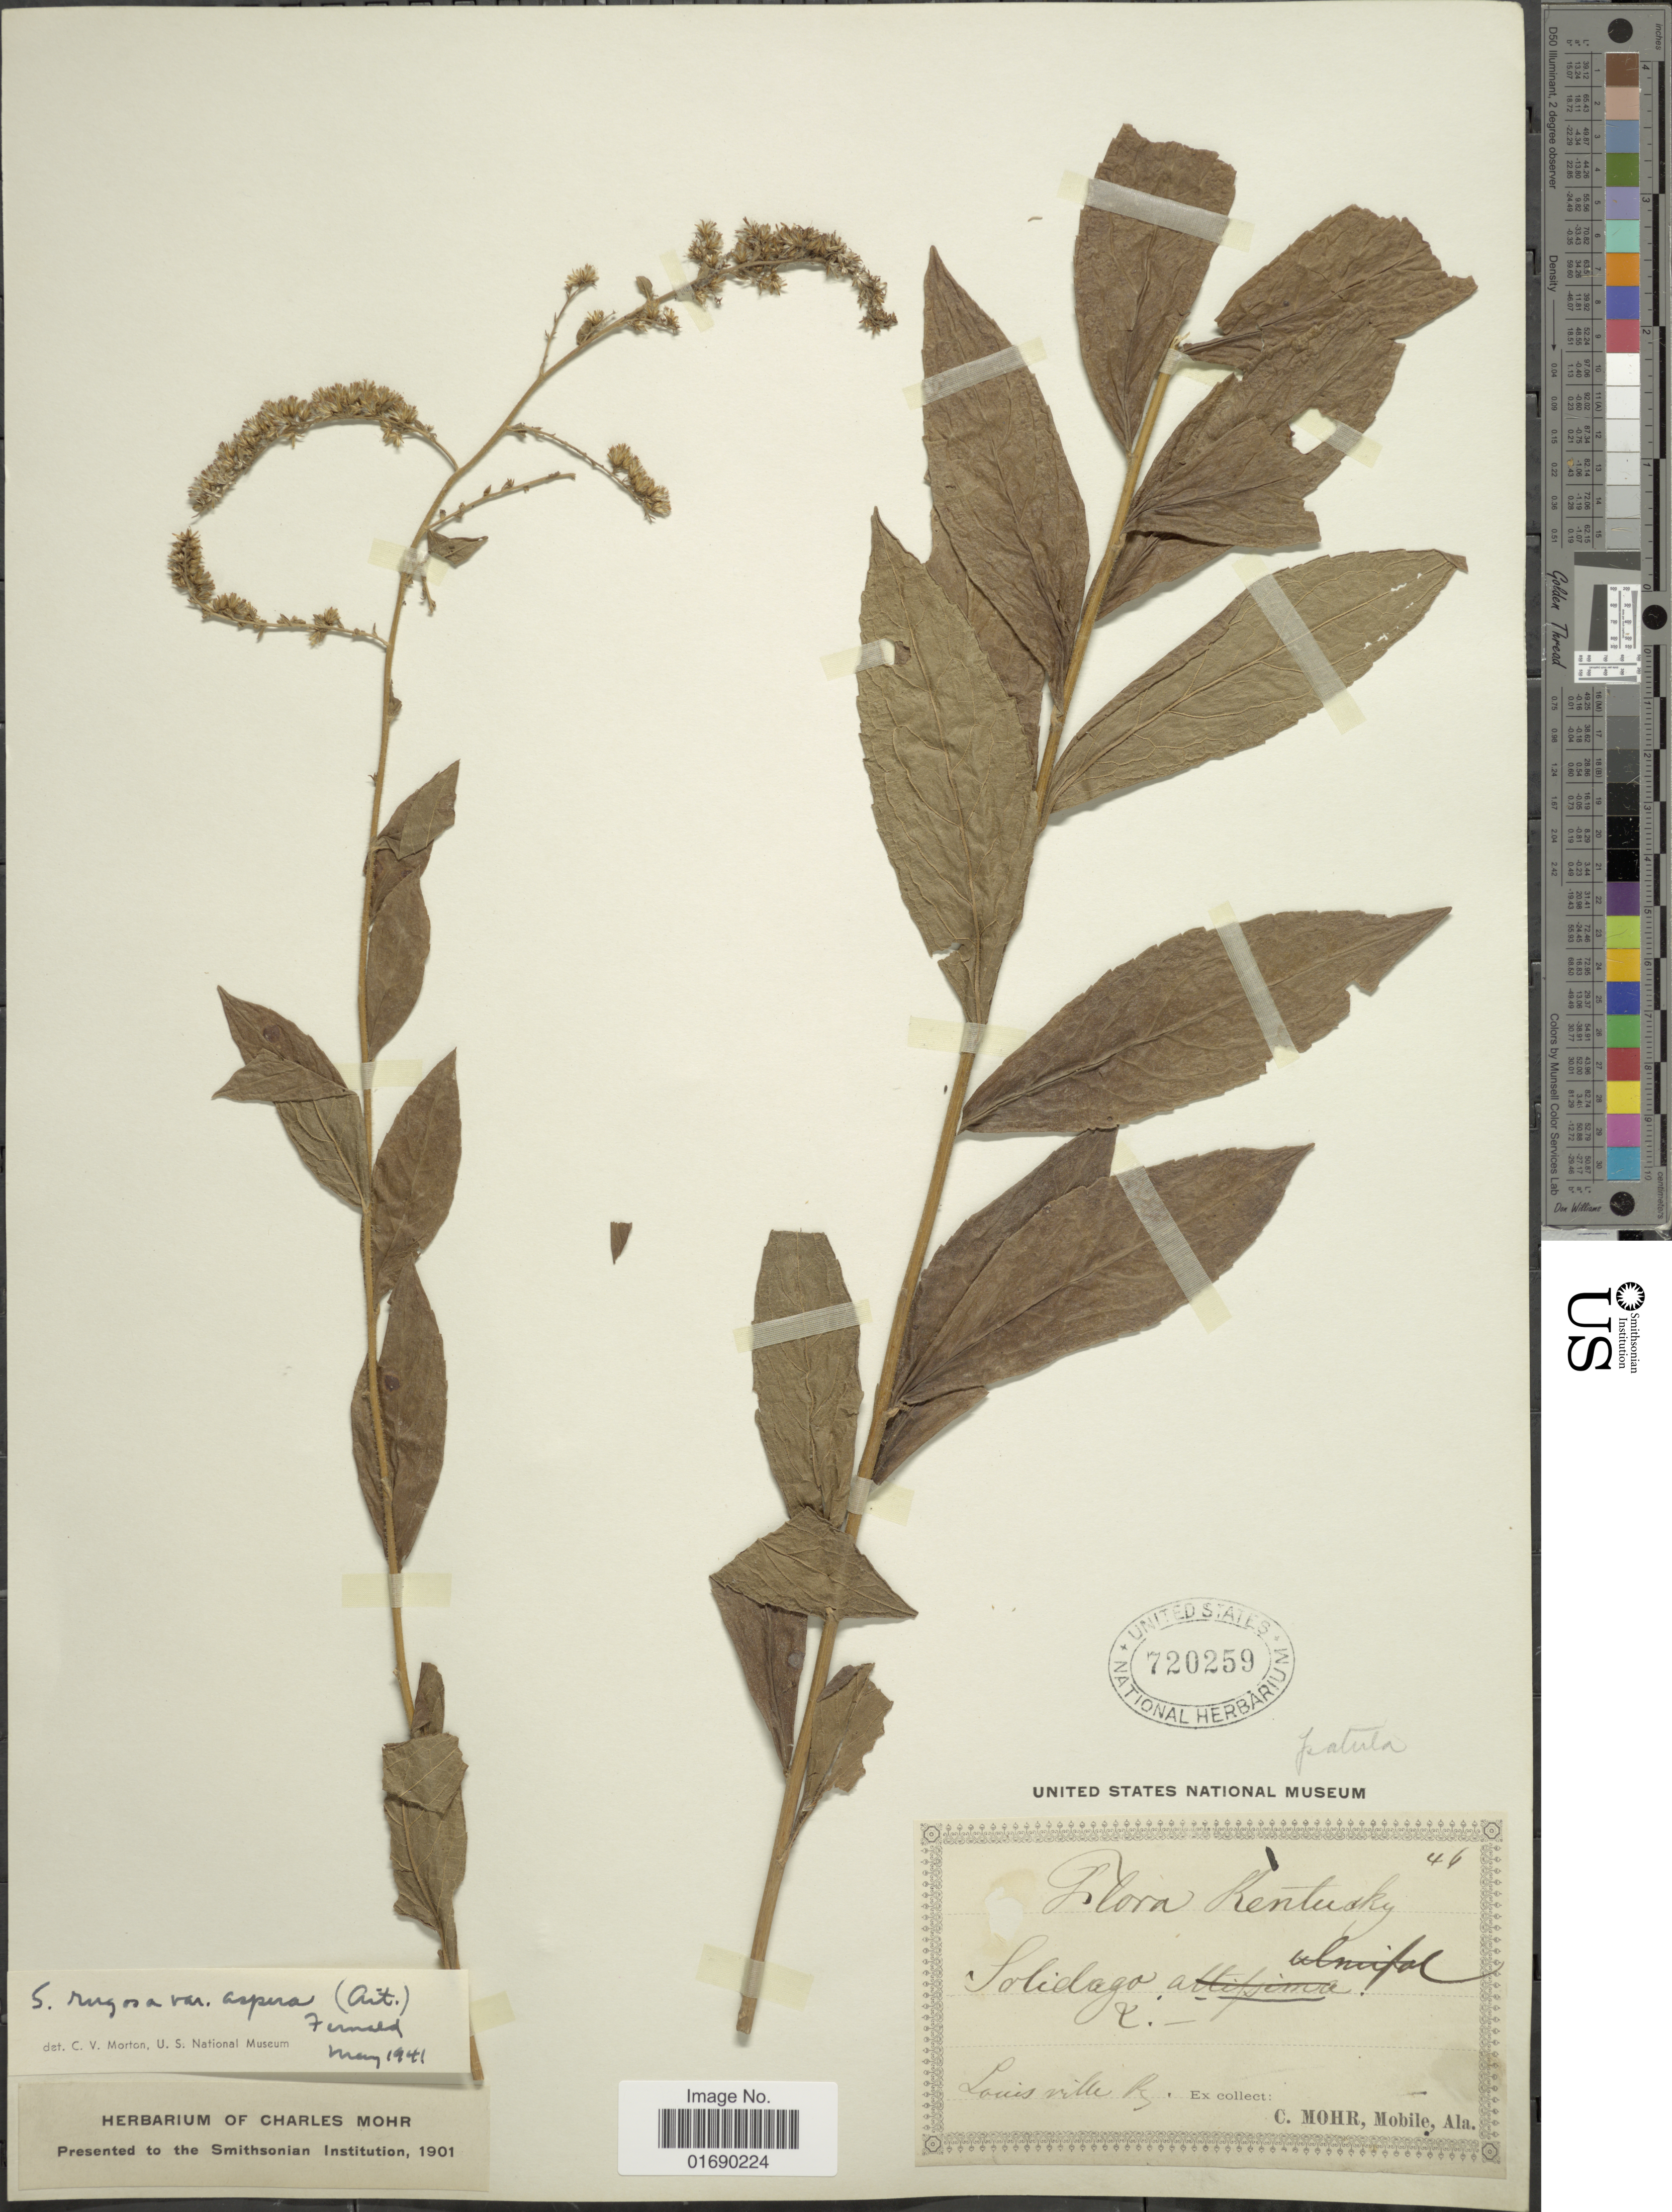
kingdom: Plantae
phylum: Tracheophyta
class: Magnoliopsida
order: Asterales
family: Asteraceae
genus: Solidago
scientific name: Solidago rugosa var. aspera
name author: (Aiton) Cronq.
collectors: C. T. Mohr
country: United States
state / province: Kentucky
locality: Louisville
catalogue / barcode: US 720259